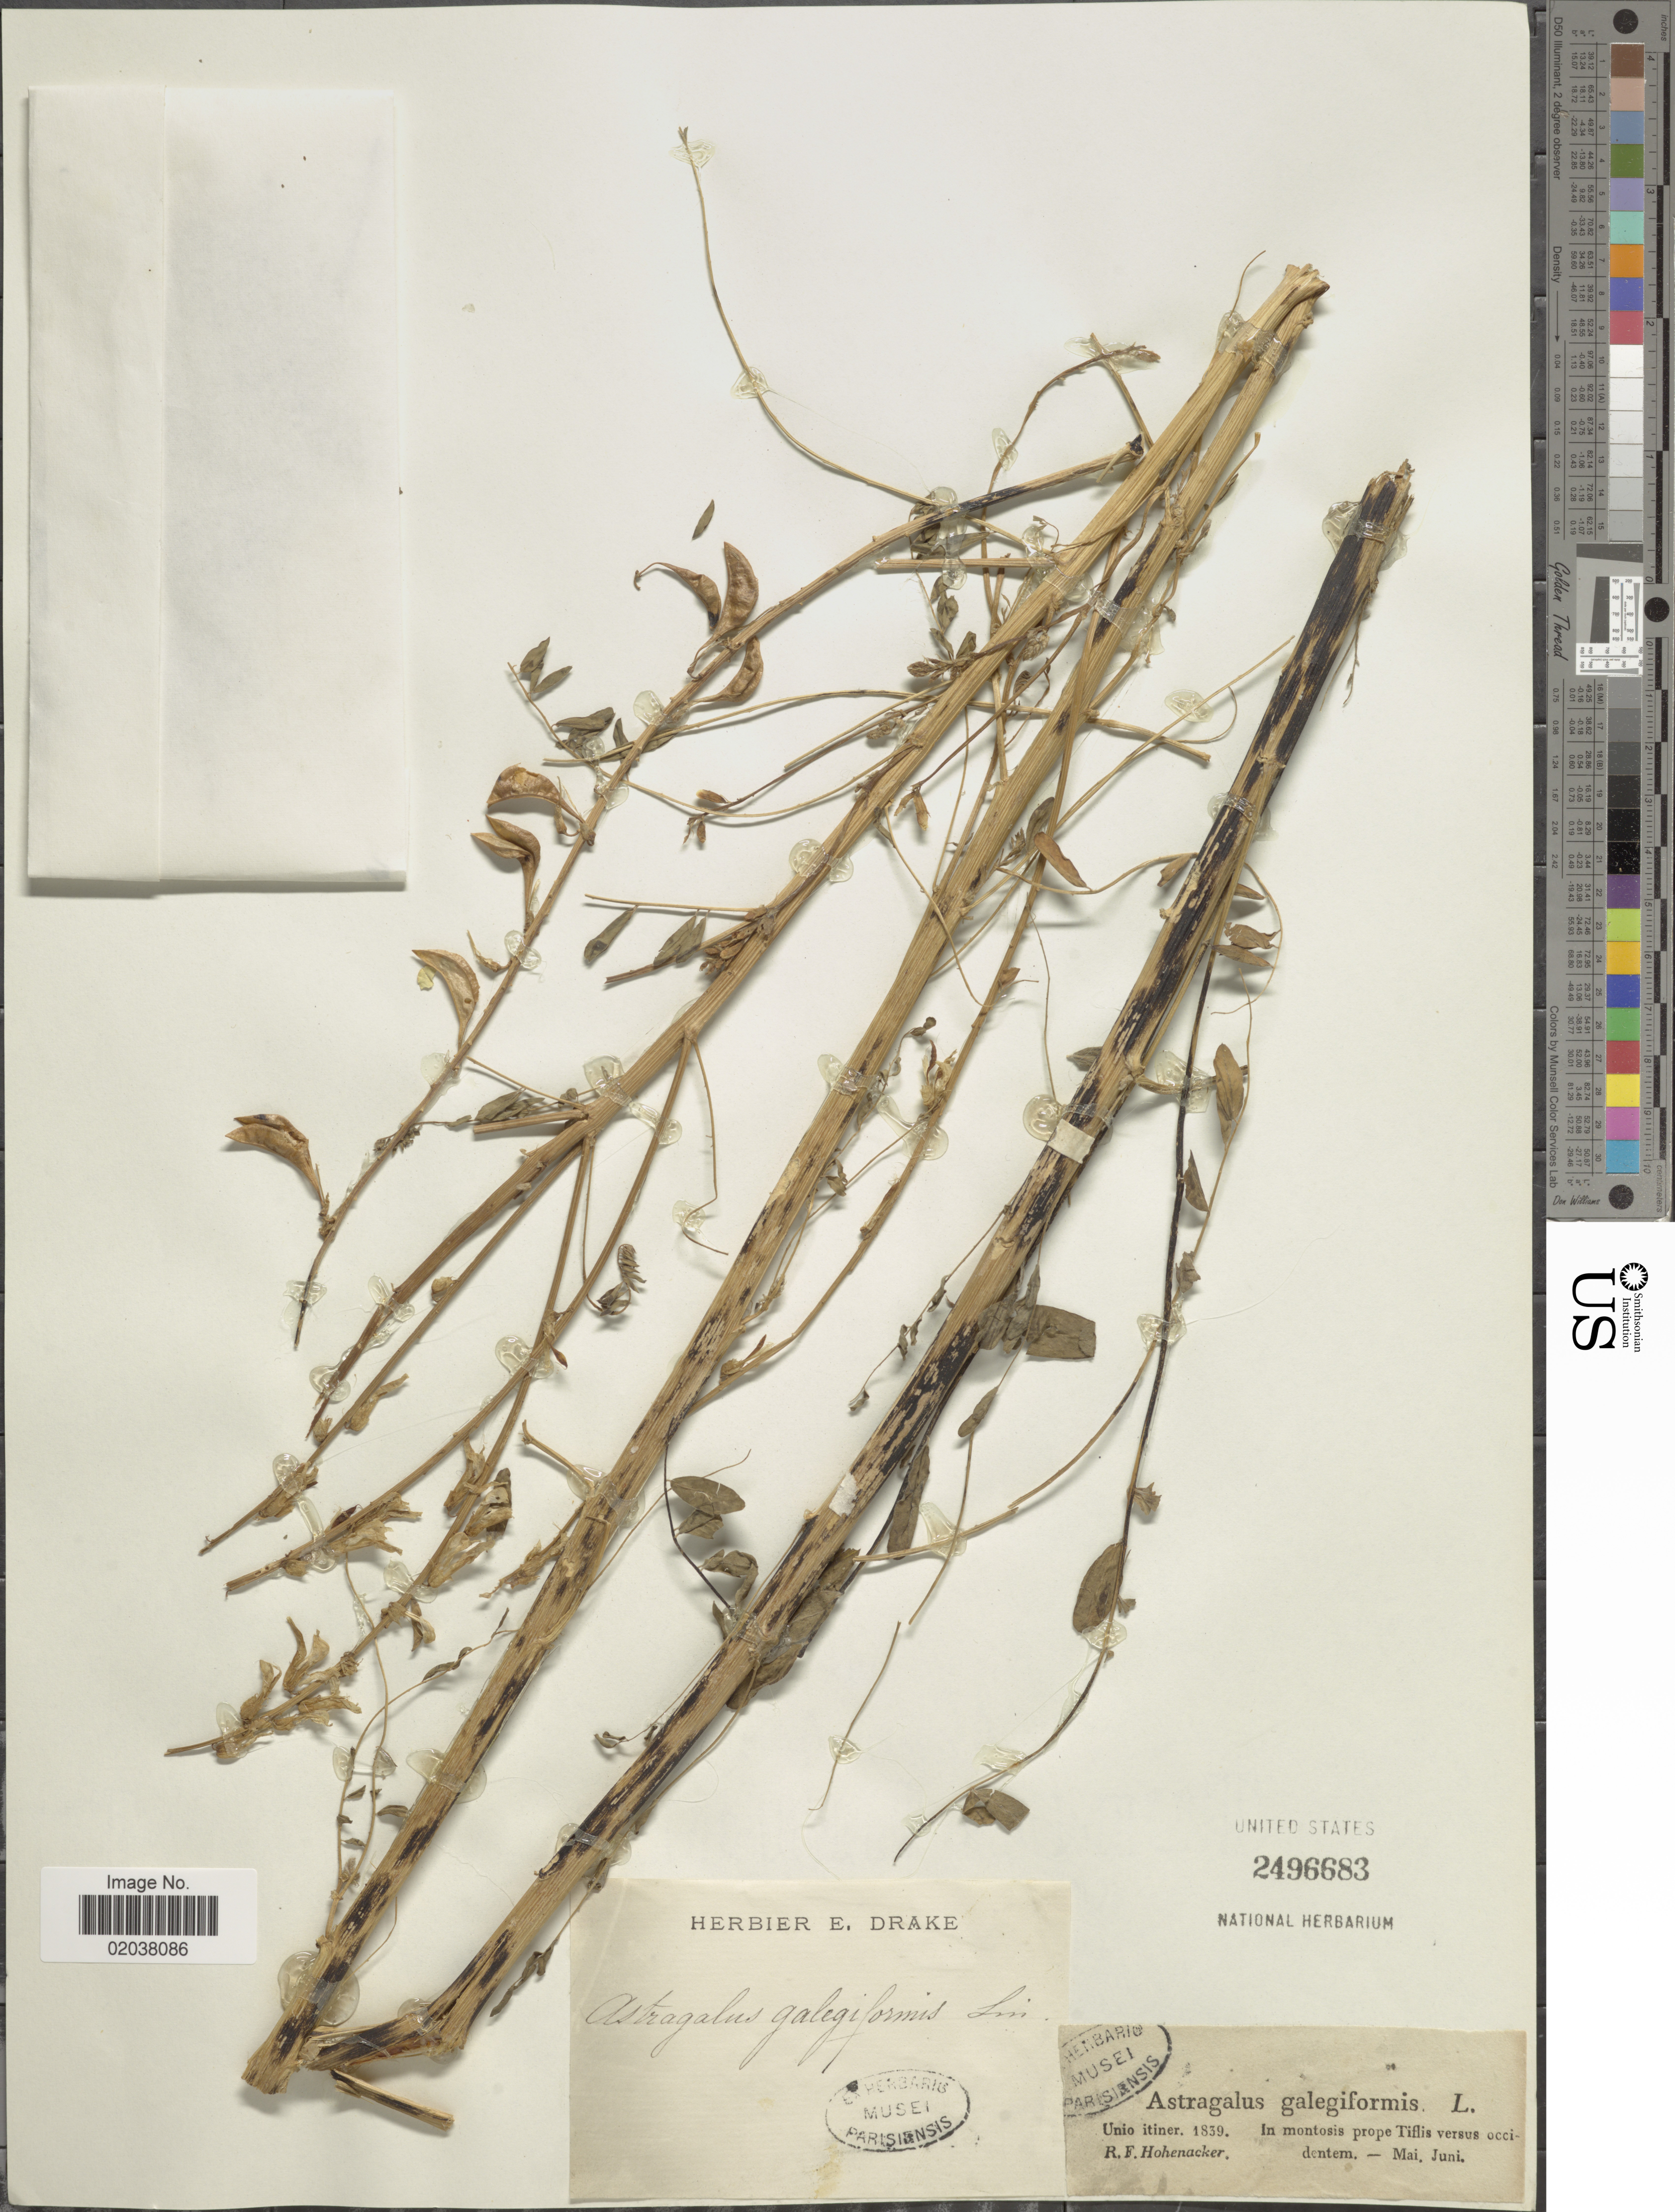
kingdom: Plantae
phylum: Tracheophyta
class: Magnoliopsida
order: Fabales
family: Fabaceae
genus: Astragalus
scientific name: Astragalus galegiformis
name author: L.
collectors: R. F. Hohenacker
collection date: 1839-05/1839-06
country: Georgia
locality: Unio itiner. In montosis prope Tiflis versus occidentem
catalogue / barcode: US 2496683